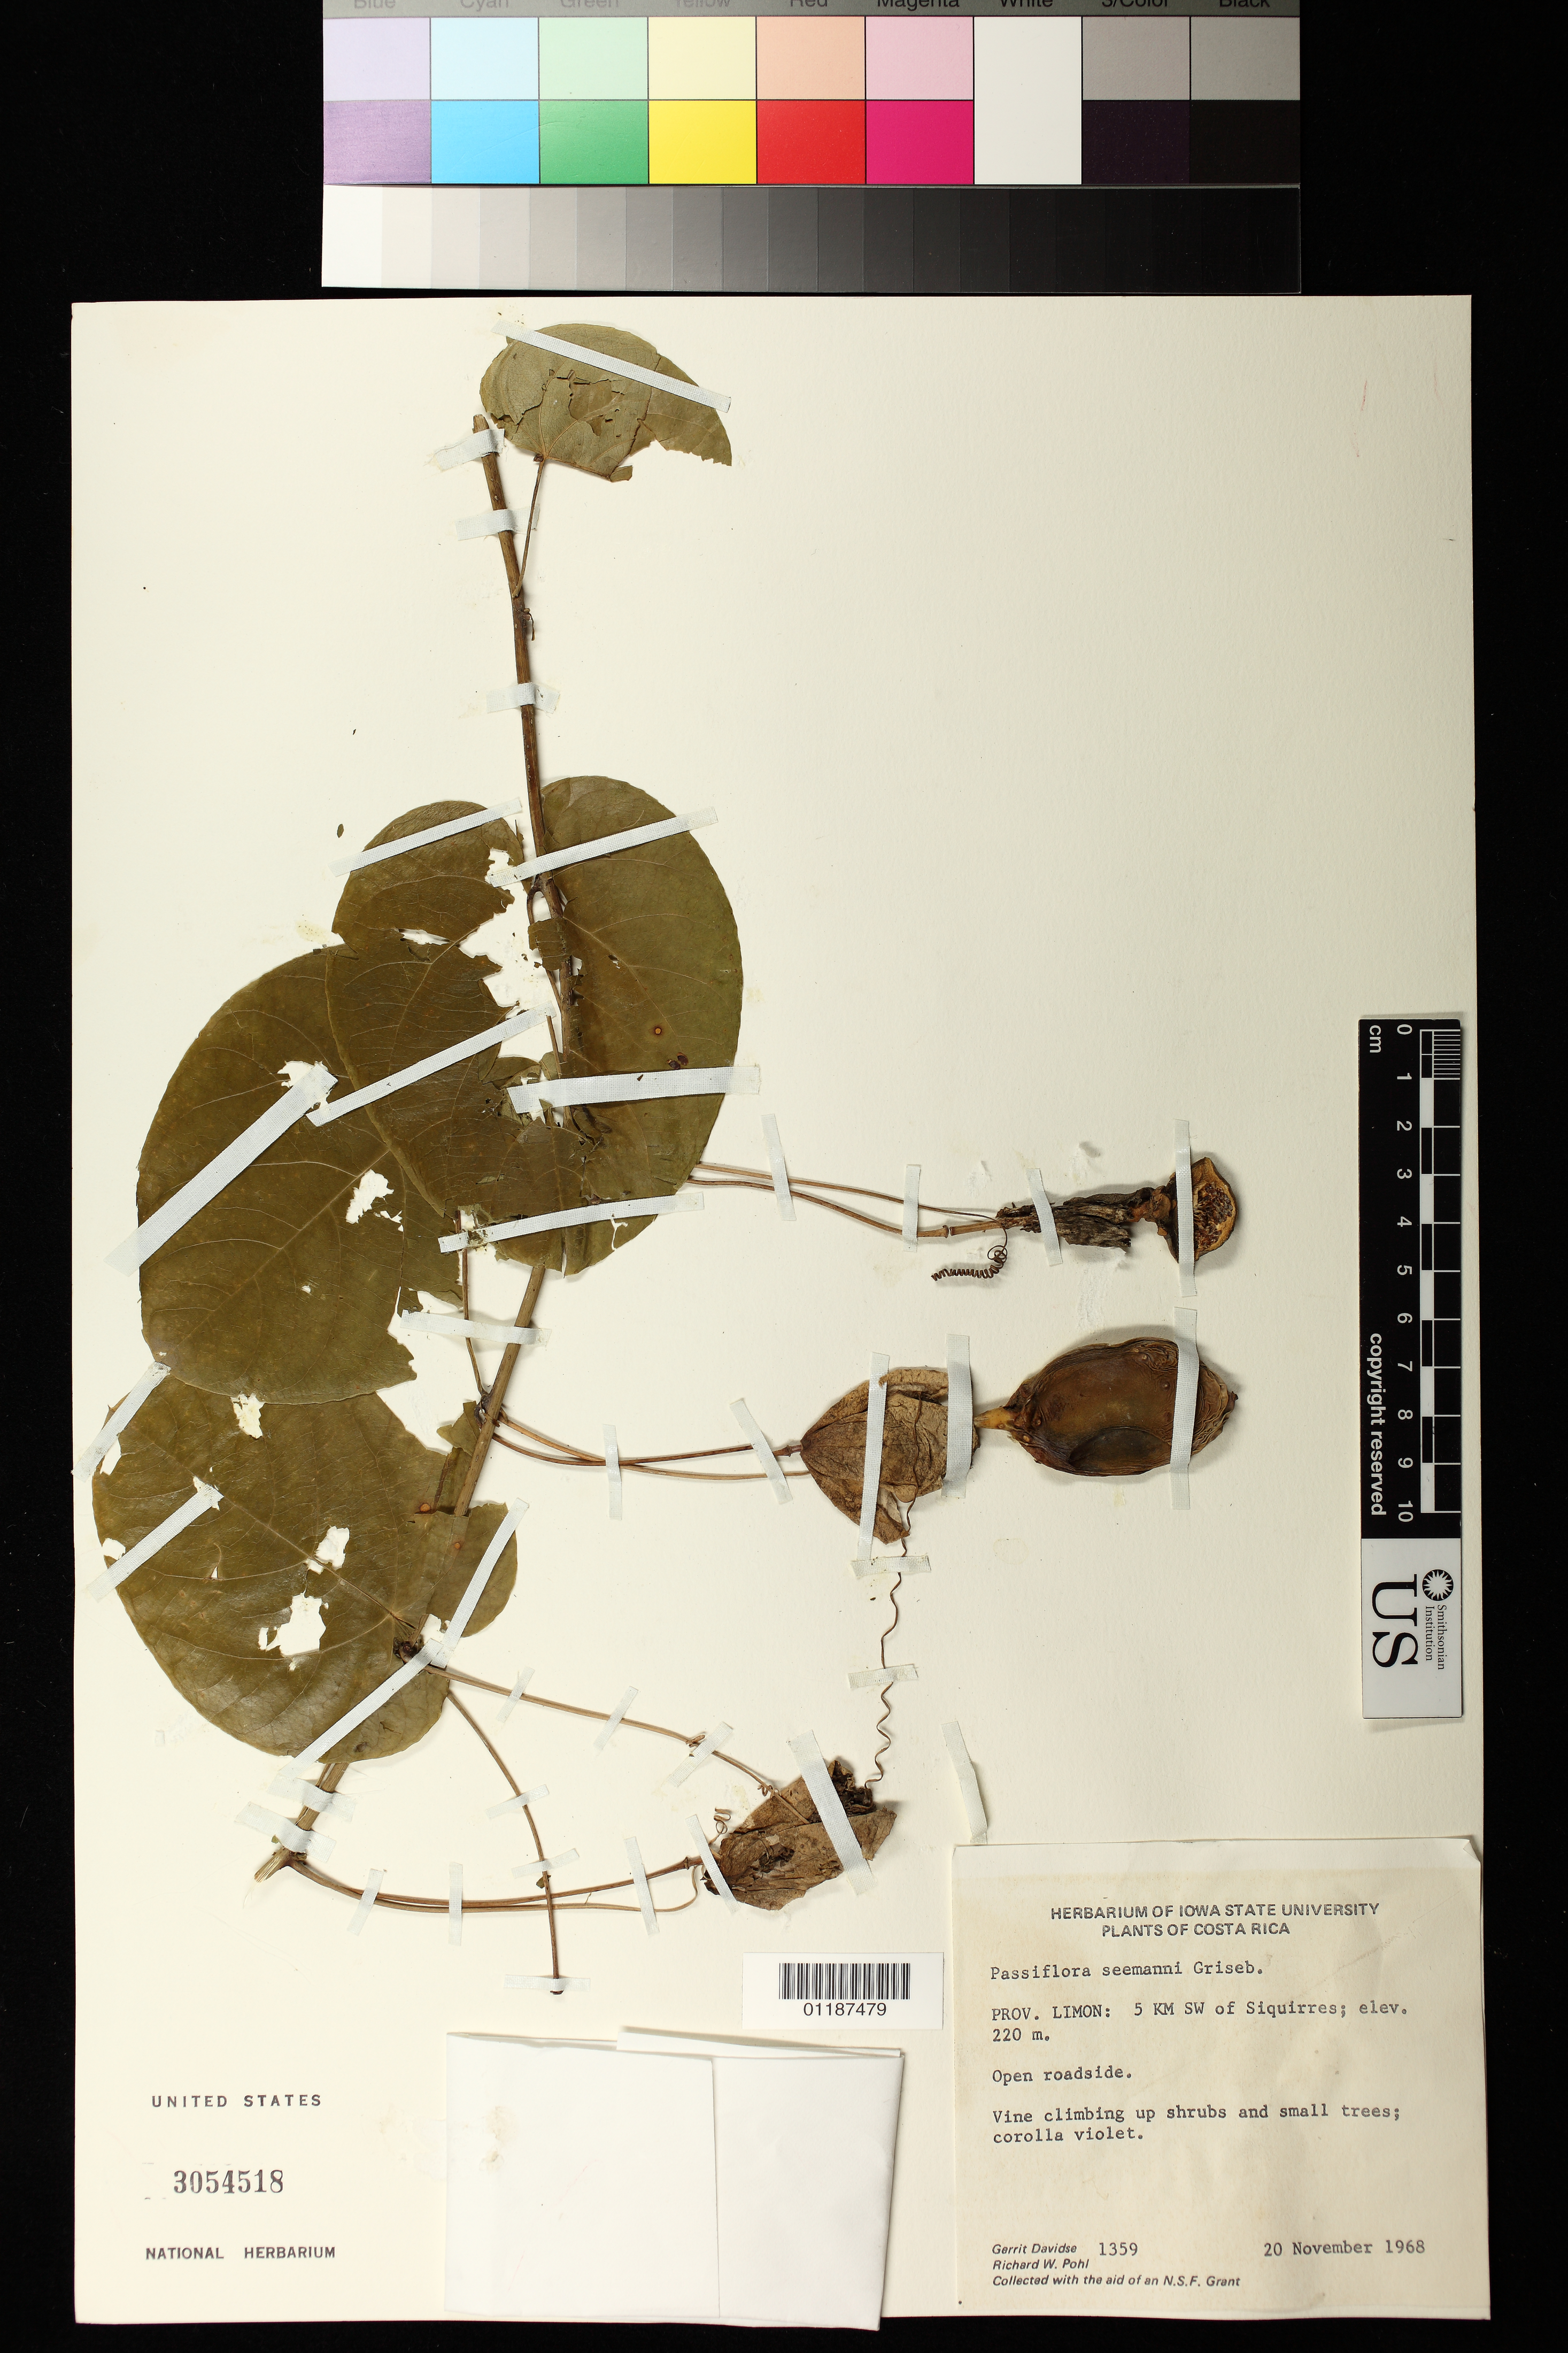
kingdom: Plantae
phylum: Tracheophyta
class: Magnoliopsida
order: Malpighiales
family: Passifloraceae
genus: Passiflora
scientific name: Passiflora seemannii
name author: Griseb.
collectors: G. Davidse & R. W. Pohl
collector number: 1359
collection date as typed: Nov 20 1968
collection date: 1968-11-20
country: Costa Rica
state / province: Limón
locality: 5 km. SW of Siquirres, open roadside.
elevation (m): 220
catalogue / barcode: US 3054518